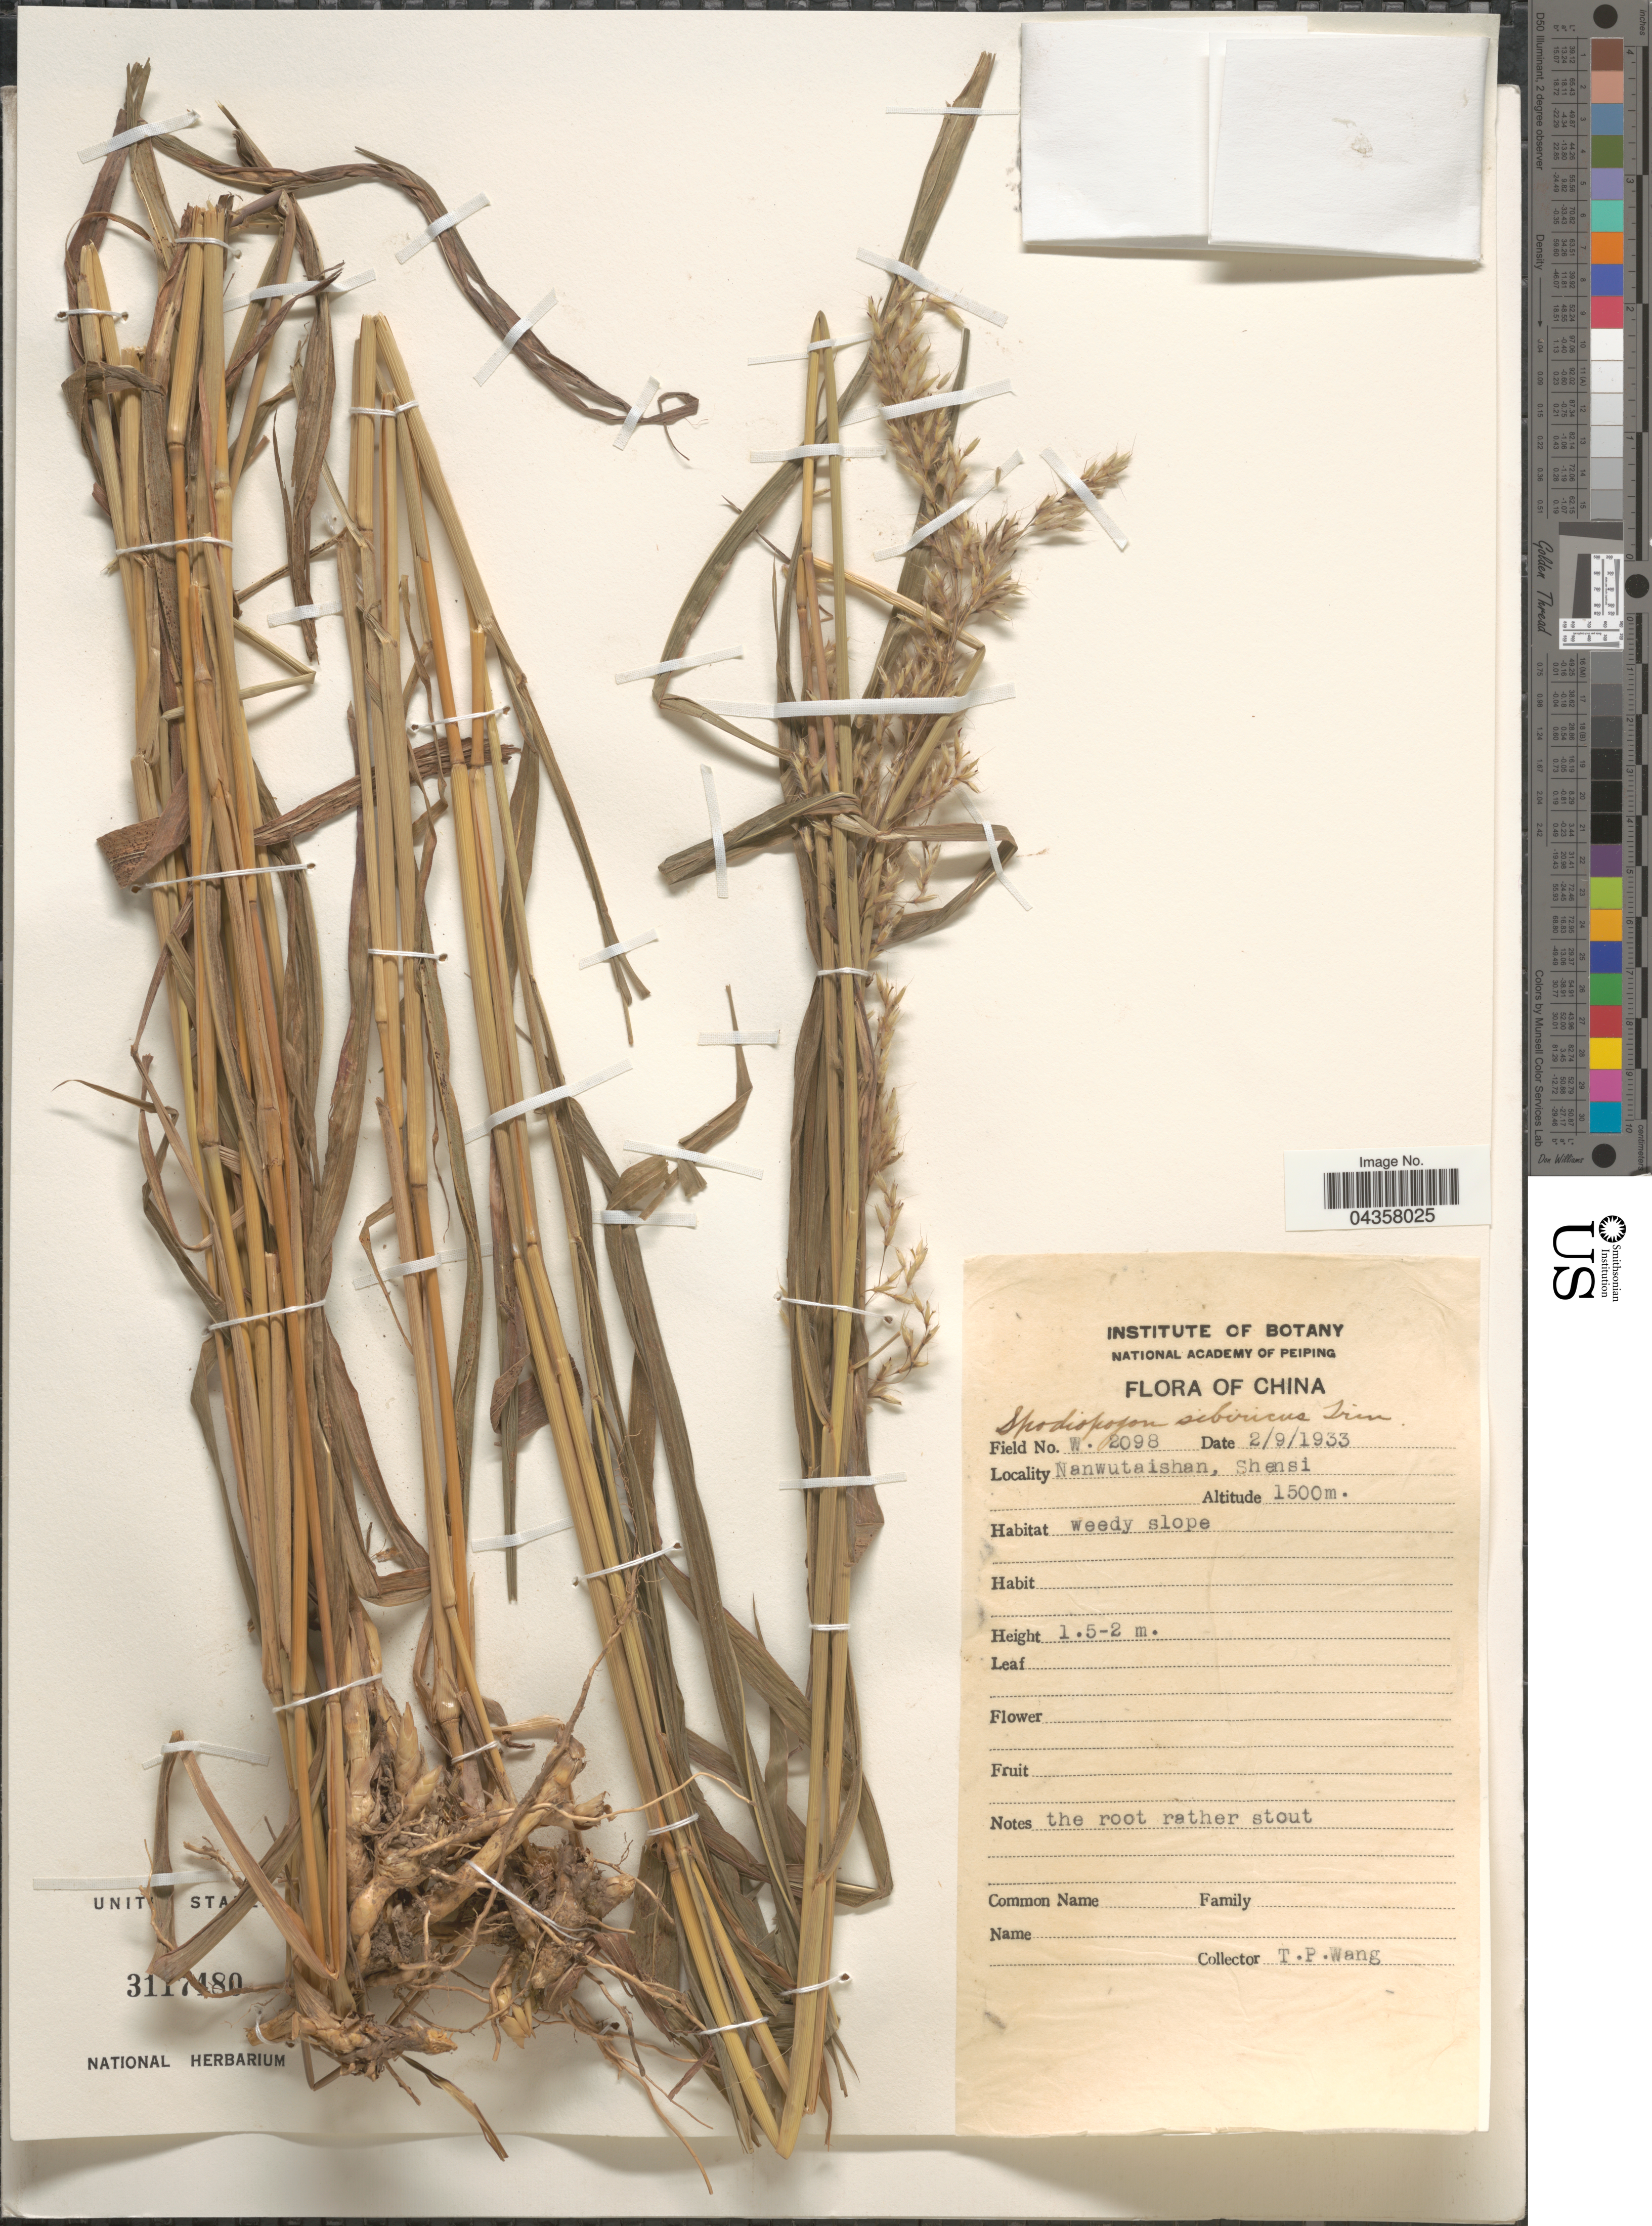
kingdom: Plantae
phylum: Tracheophyta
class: Liliopsida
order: Poales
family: Poaceae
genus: Spodiopogon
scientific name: Spodiopogon sibiricus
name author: Trin.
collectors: T. Wang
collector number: W2098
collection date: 1933-09-02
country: China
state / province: Shaanxi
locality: Nanwutaishan, Shensi.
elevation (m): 1500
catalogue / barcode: US 3117480